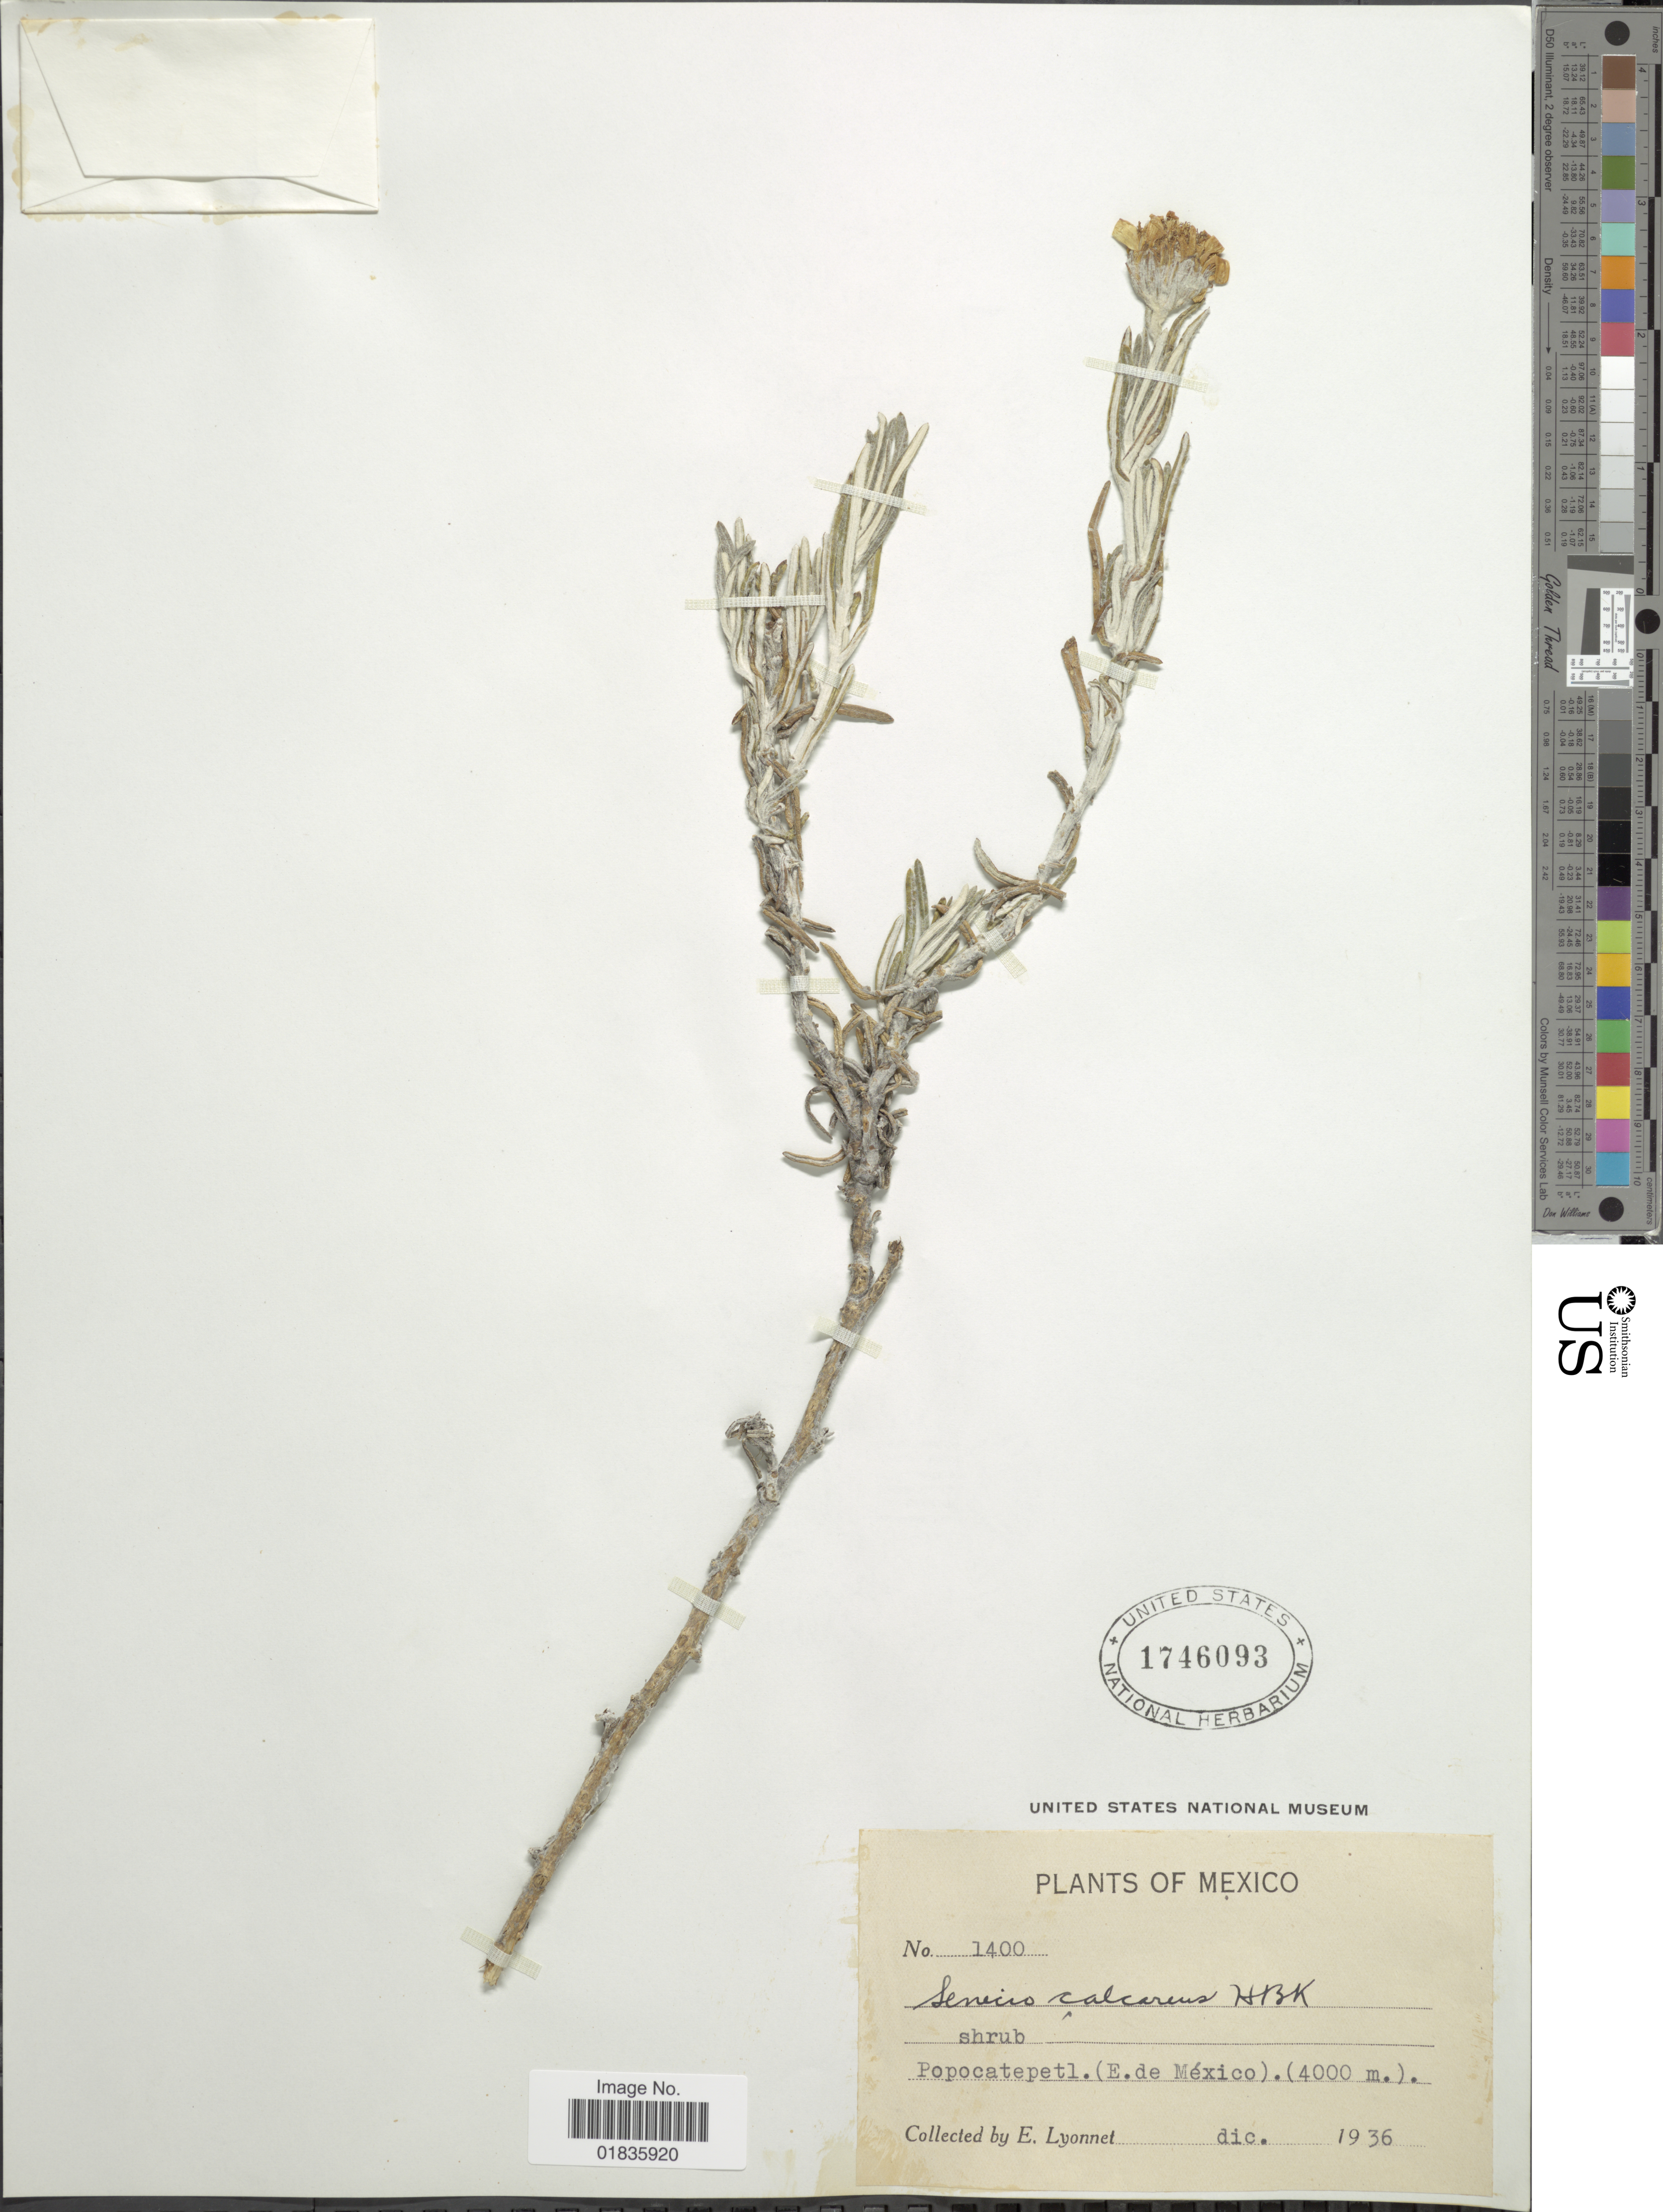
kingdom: Plantae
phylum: Tracheophyta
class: Magnoliopsida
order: Asterales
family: Asteraceae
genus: Senecio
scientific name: Senecio mairetianus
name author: DC.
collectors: E. Lyonnet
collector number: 1400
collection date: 1936-12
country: Mexico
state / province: México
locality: Popocatepetl (E. de Mexico).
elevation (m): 4000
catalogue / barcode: US 1746093